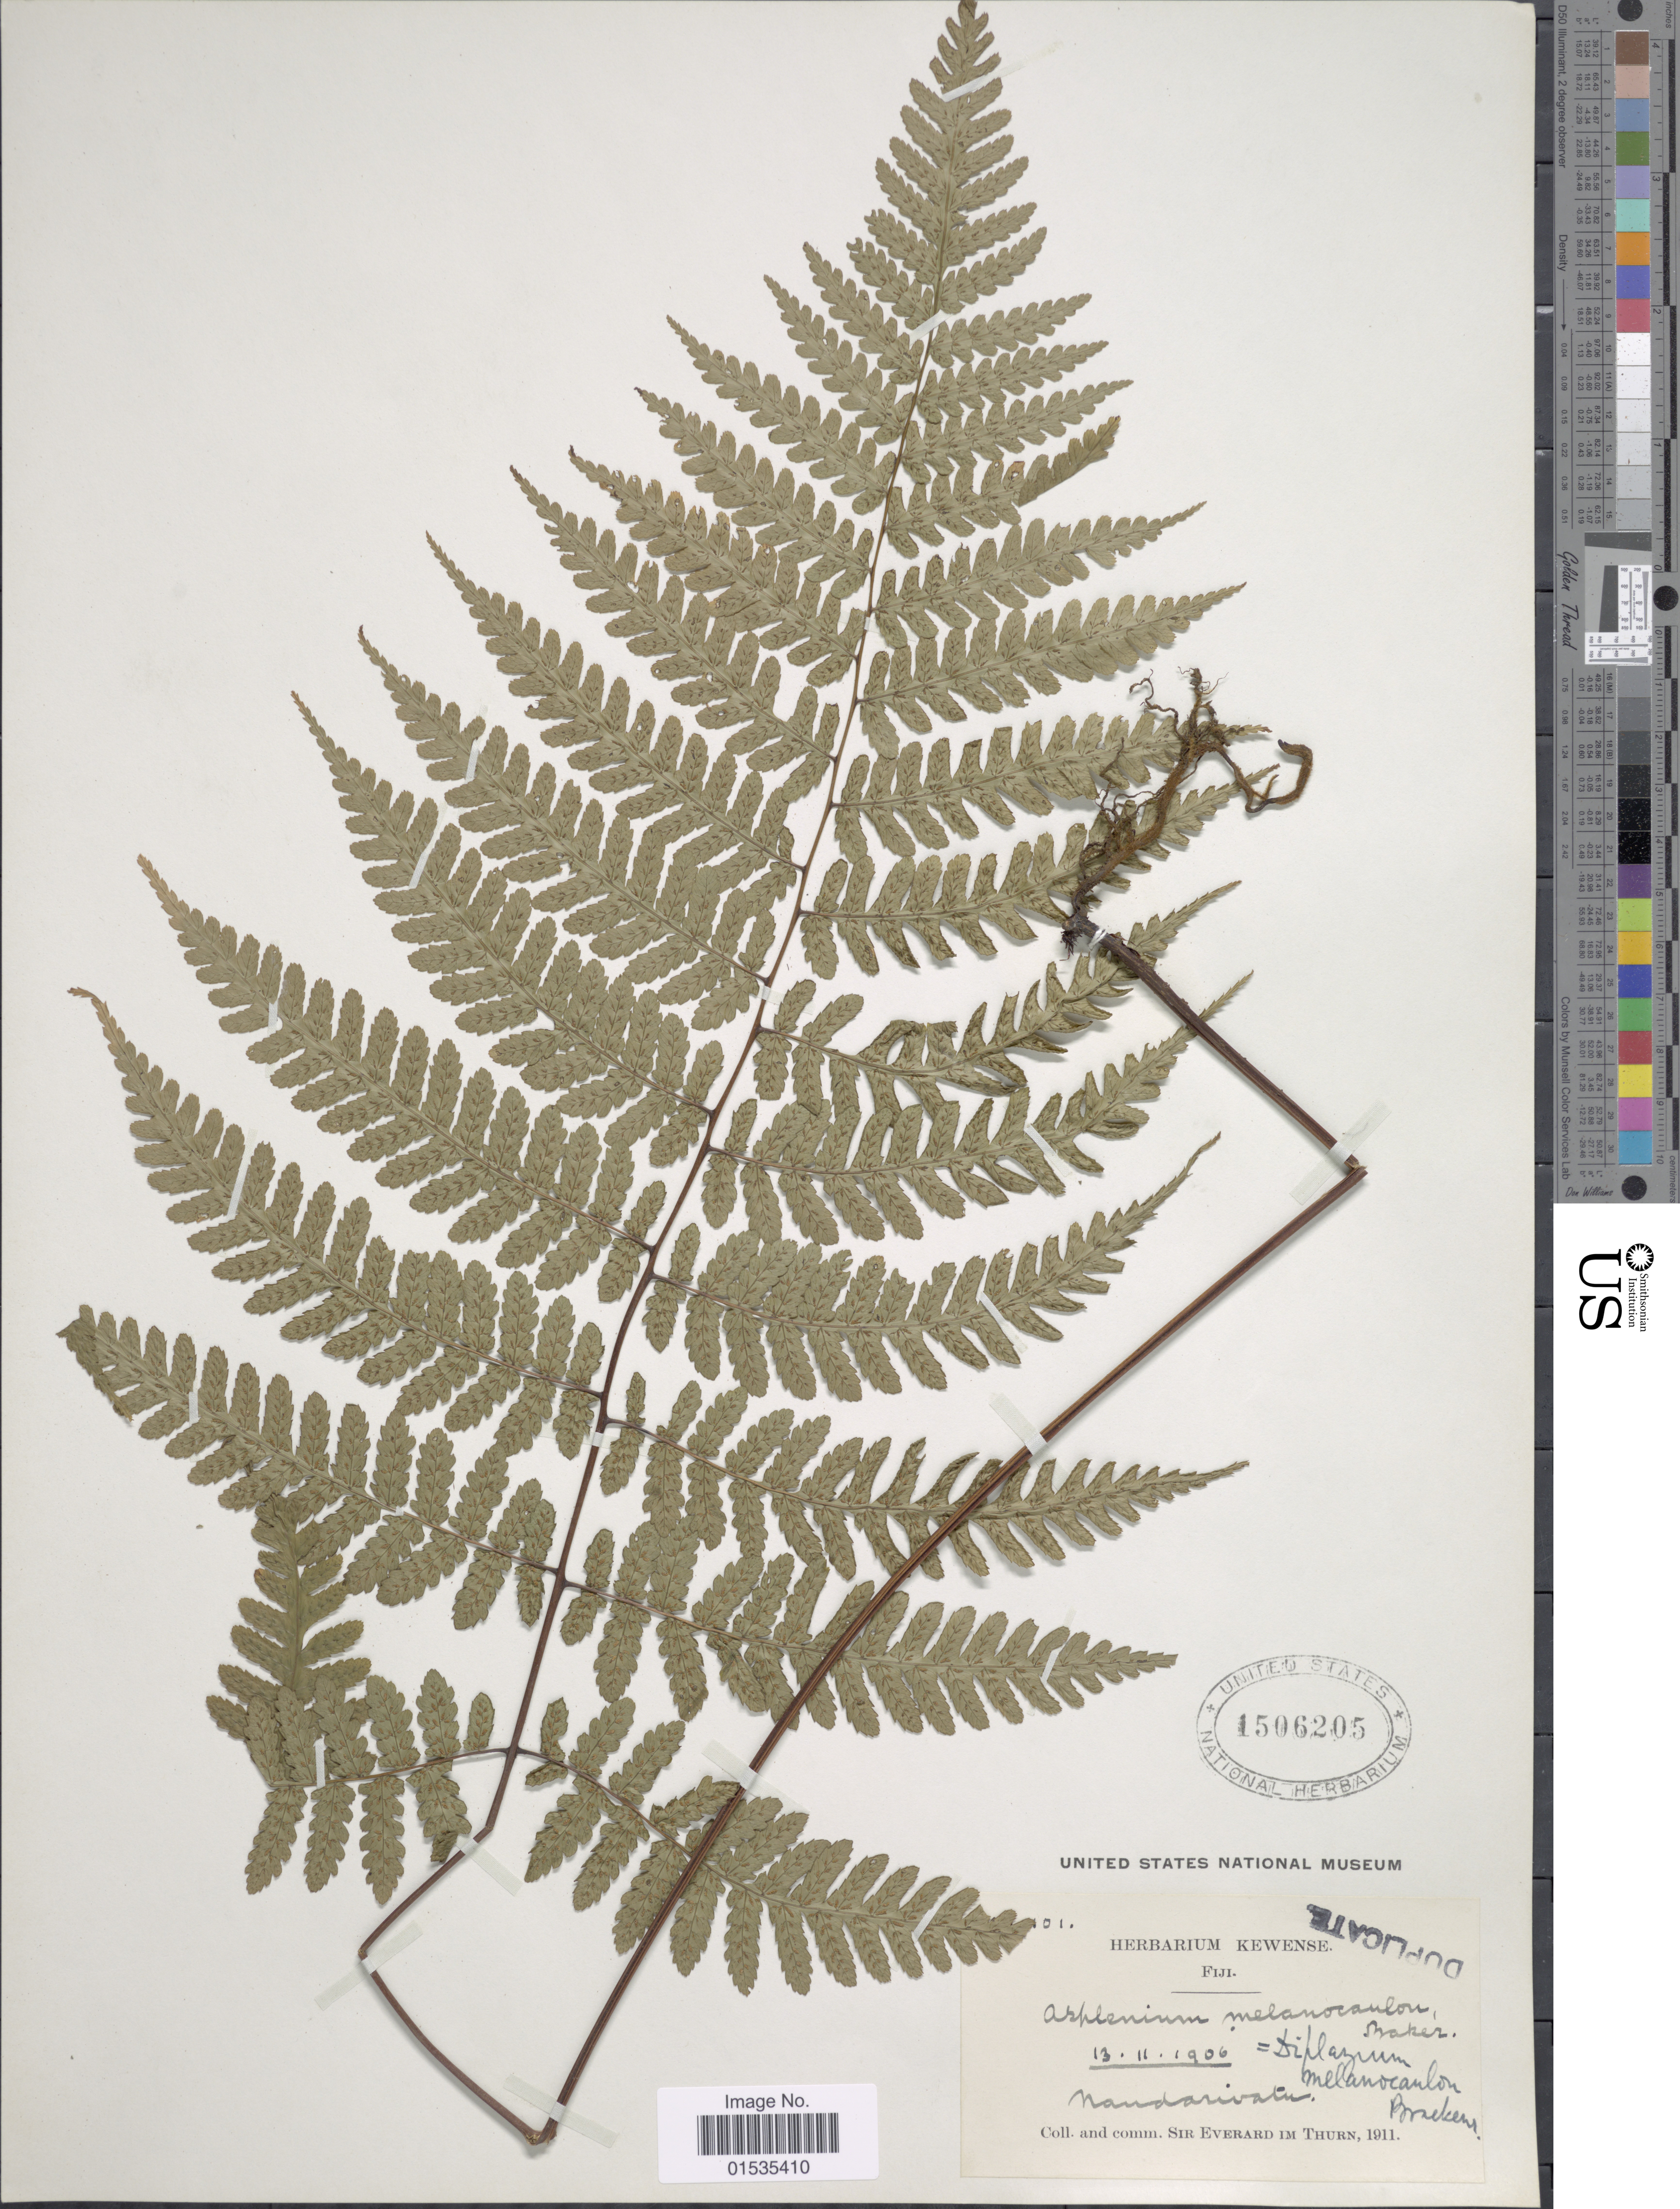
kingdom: Plantae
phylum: Tracheophyta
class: Polypodiopsida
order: Polypodiales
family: Athyriaceae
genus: Diplazium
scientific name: Diplazium melanocaulon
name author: Brack. in Wilkes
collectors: E. F. im Thurn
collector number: !01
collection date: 1906-11-13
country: Fiji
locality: Nadarivatu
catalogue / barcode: US 1506205